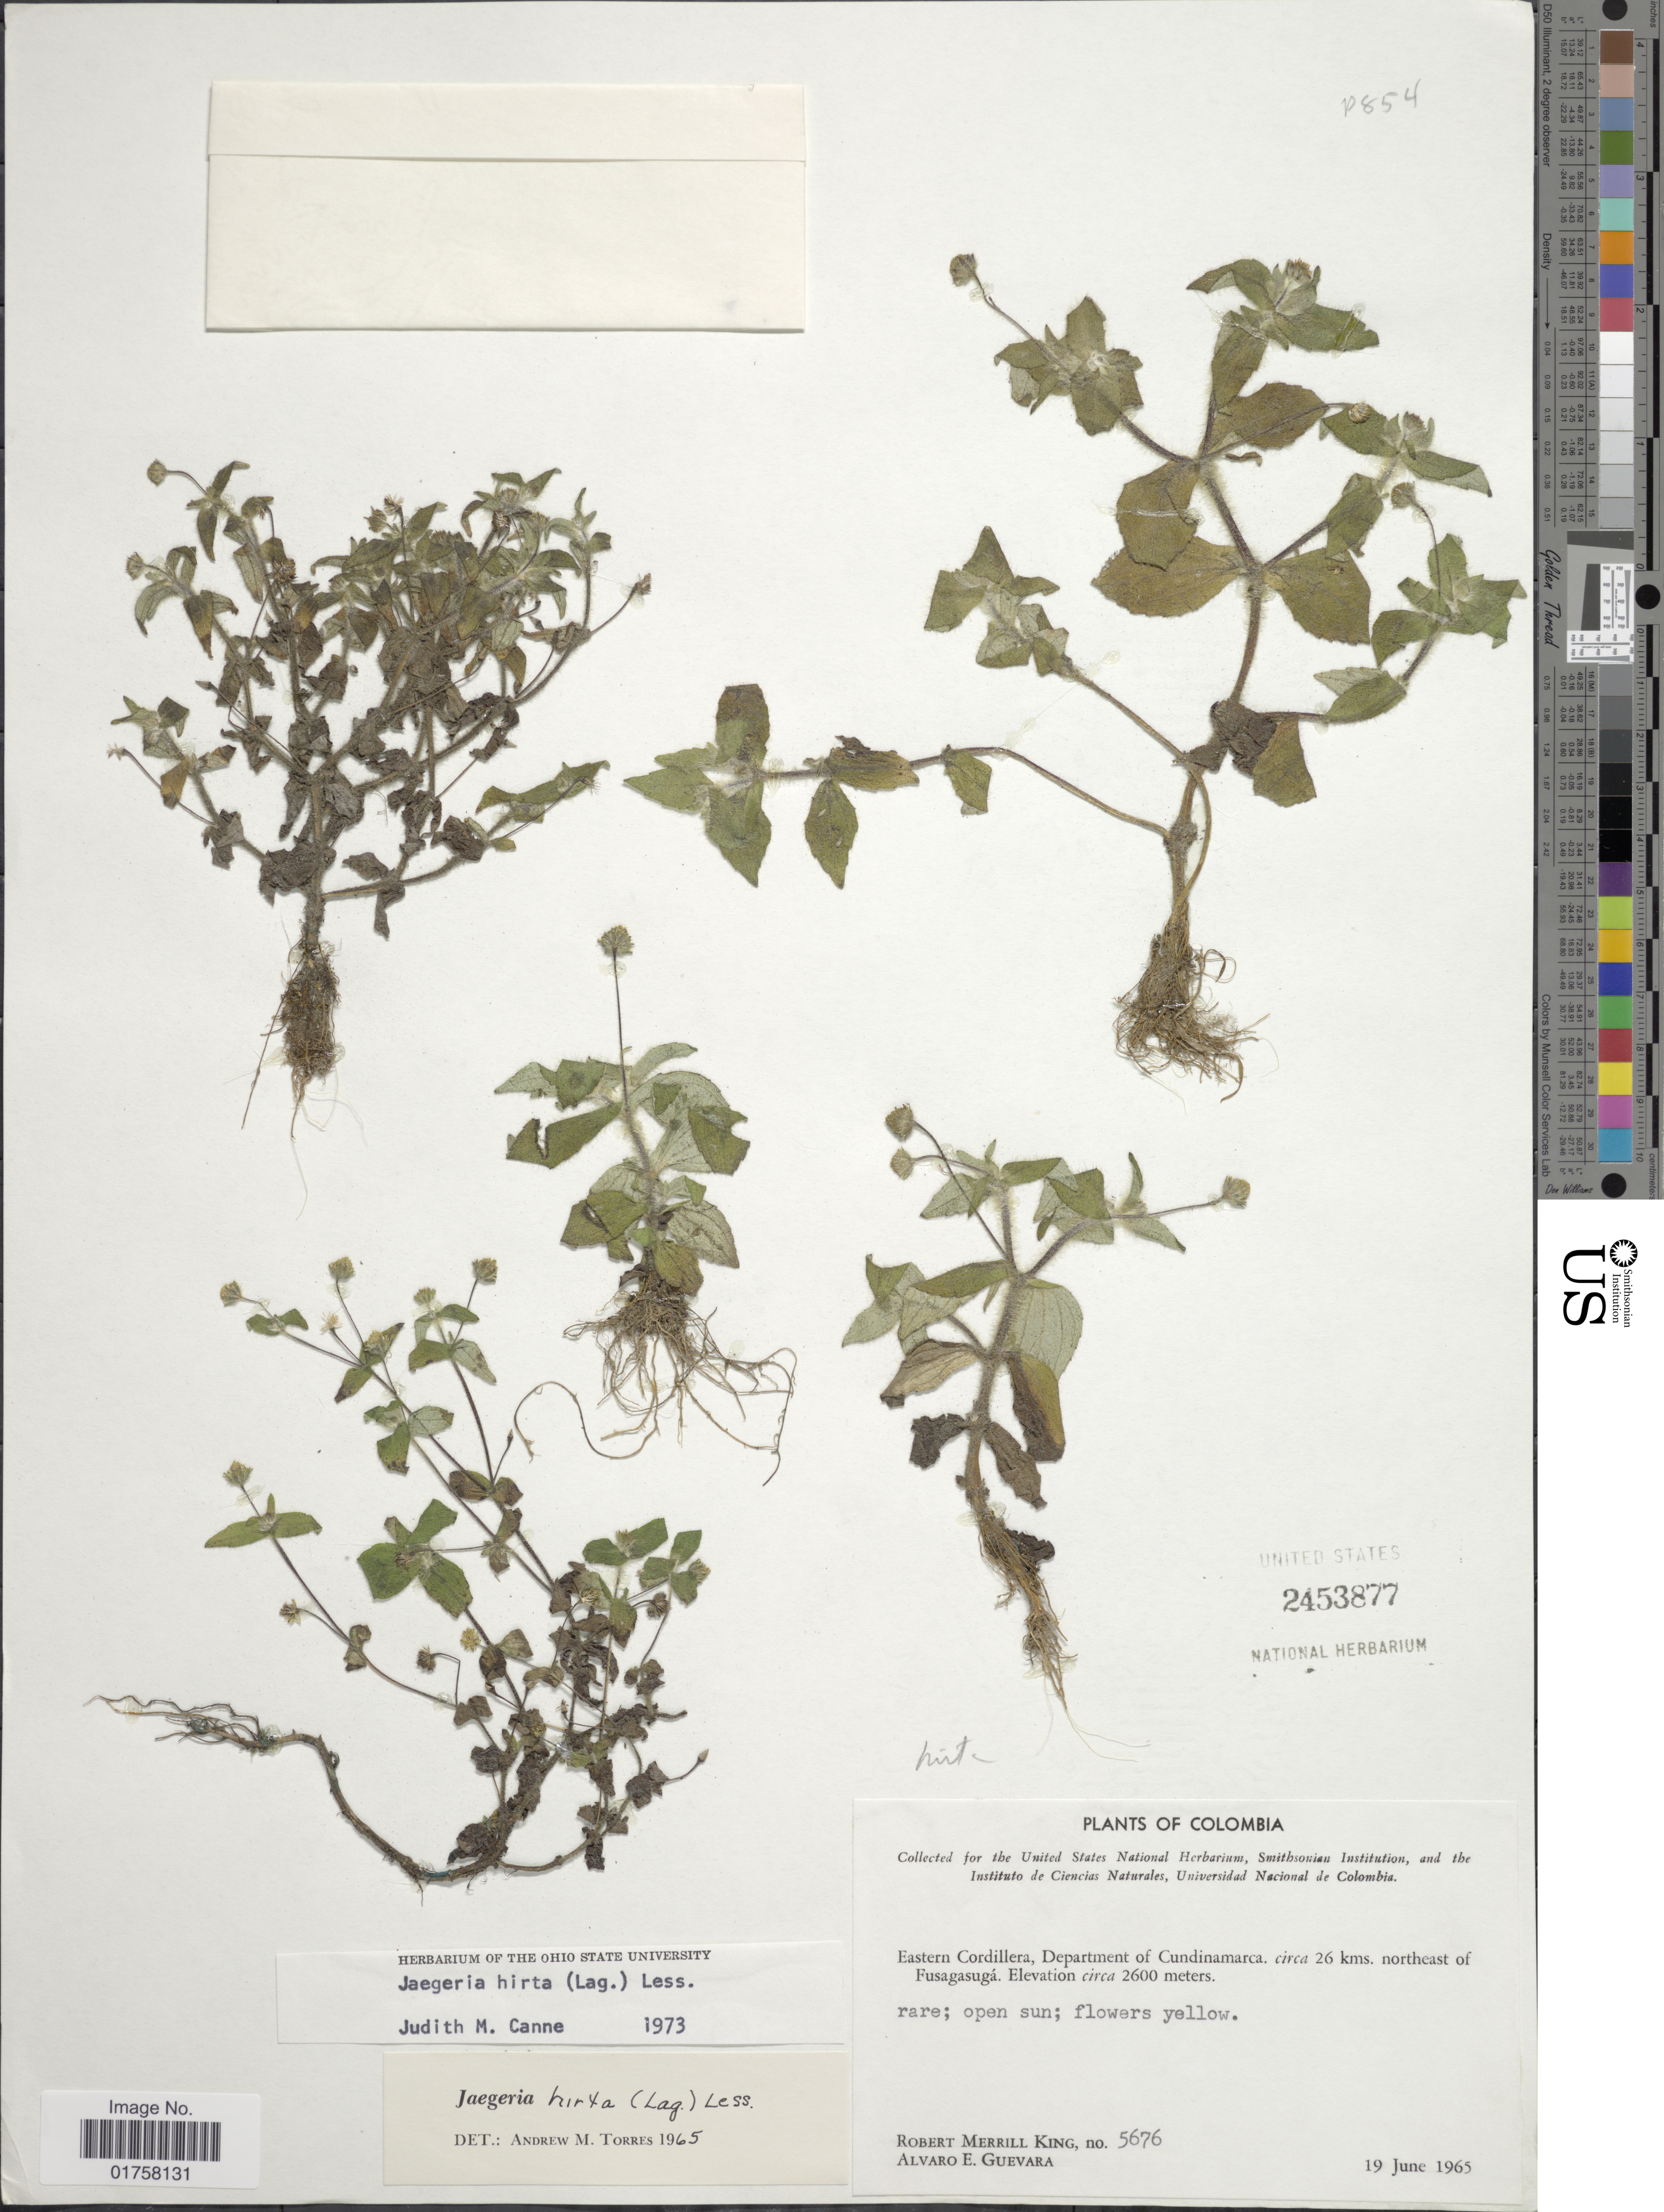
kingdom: Plantae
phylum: Tracheophyta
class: Magnoliopsida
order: Asterales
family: Asteraceae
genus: Jaegeria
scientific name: Jaegeria hirta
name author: (Lag.) Less.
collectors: R. M. King & A. E. Guevara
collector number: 5676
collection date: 1965-06-19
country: Colombia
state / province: Cundinamarca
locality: Eastern Cordillera, circa 26 kms. northeast of Fusagasugá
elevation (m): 2600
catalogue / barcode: US 2453877